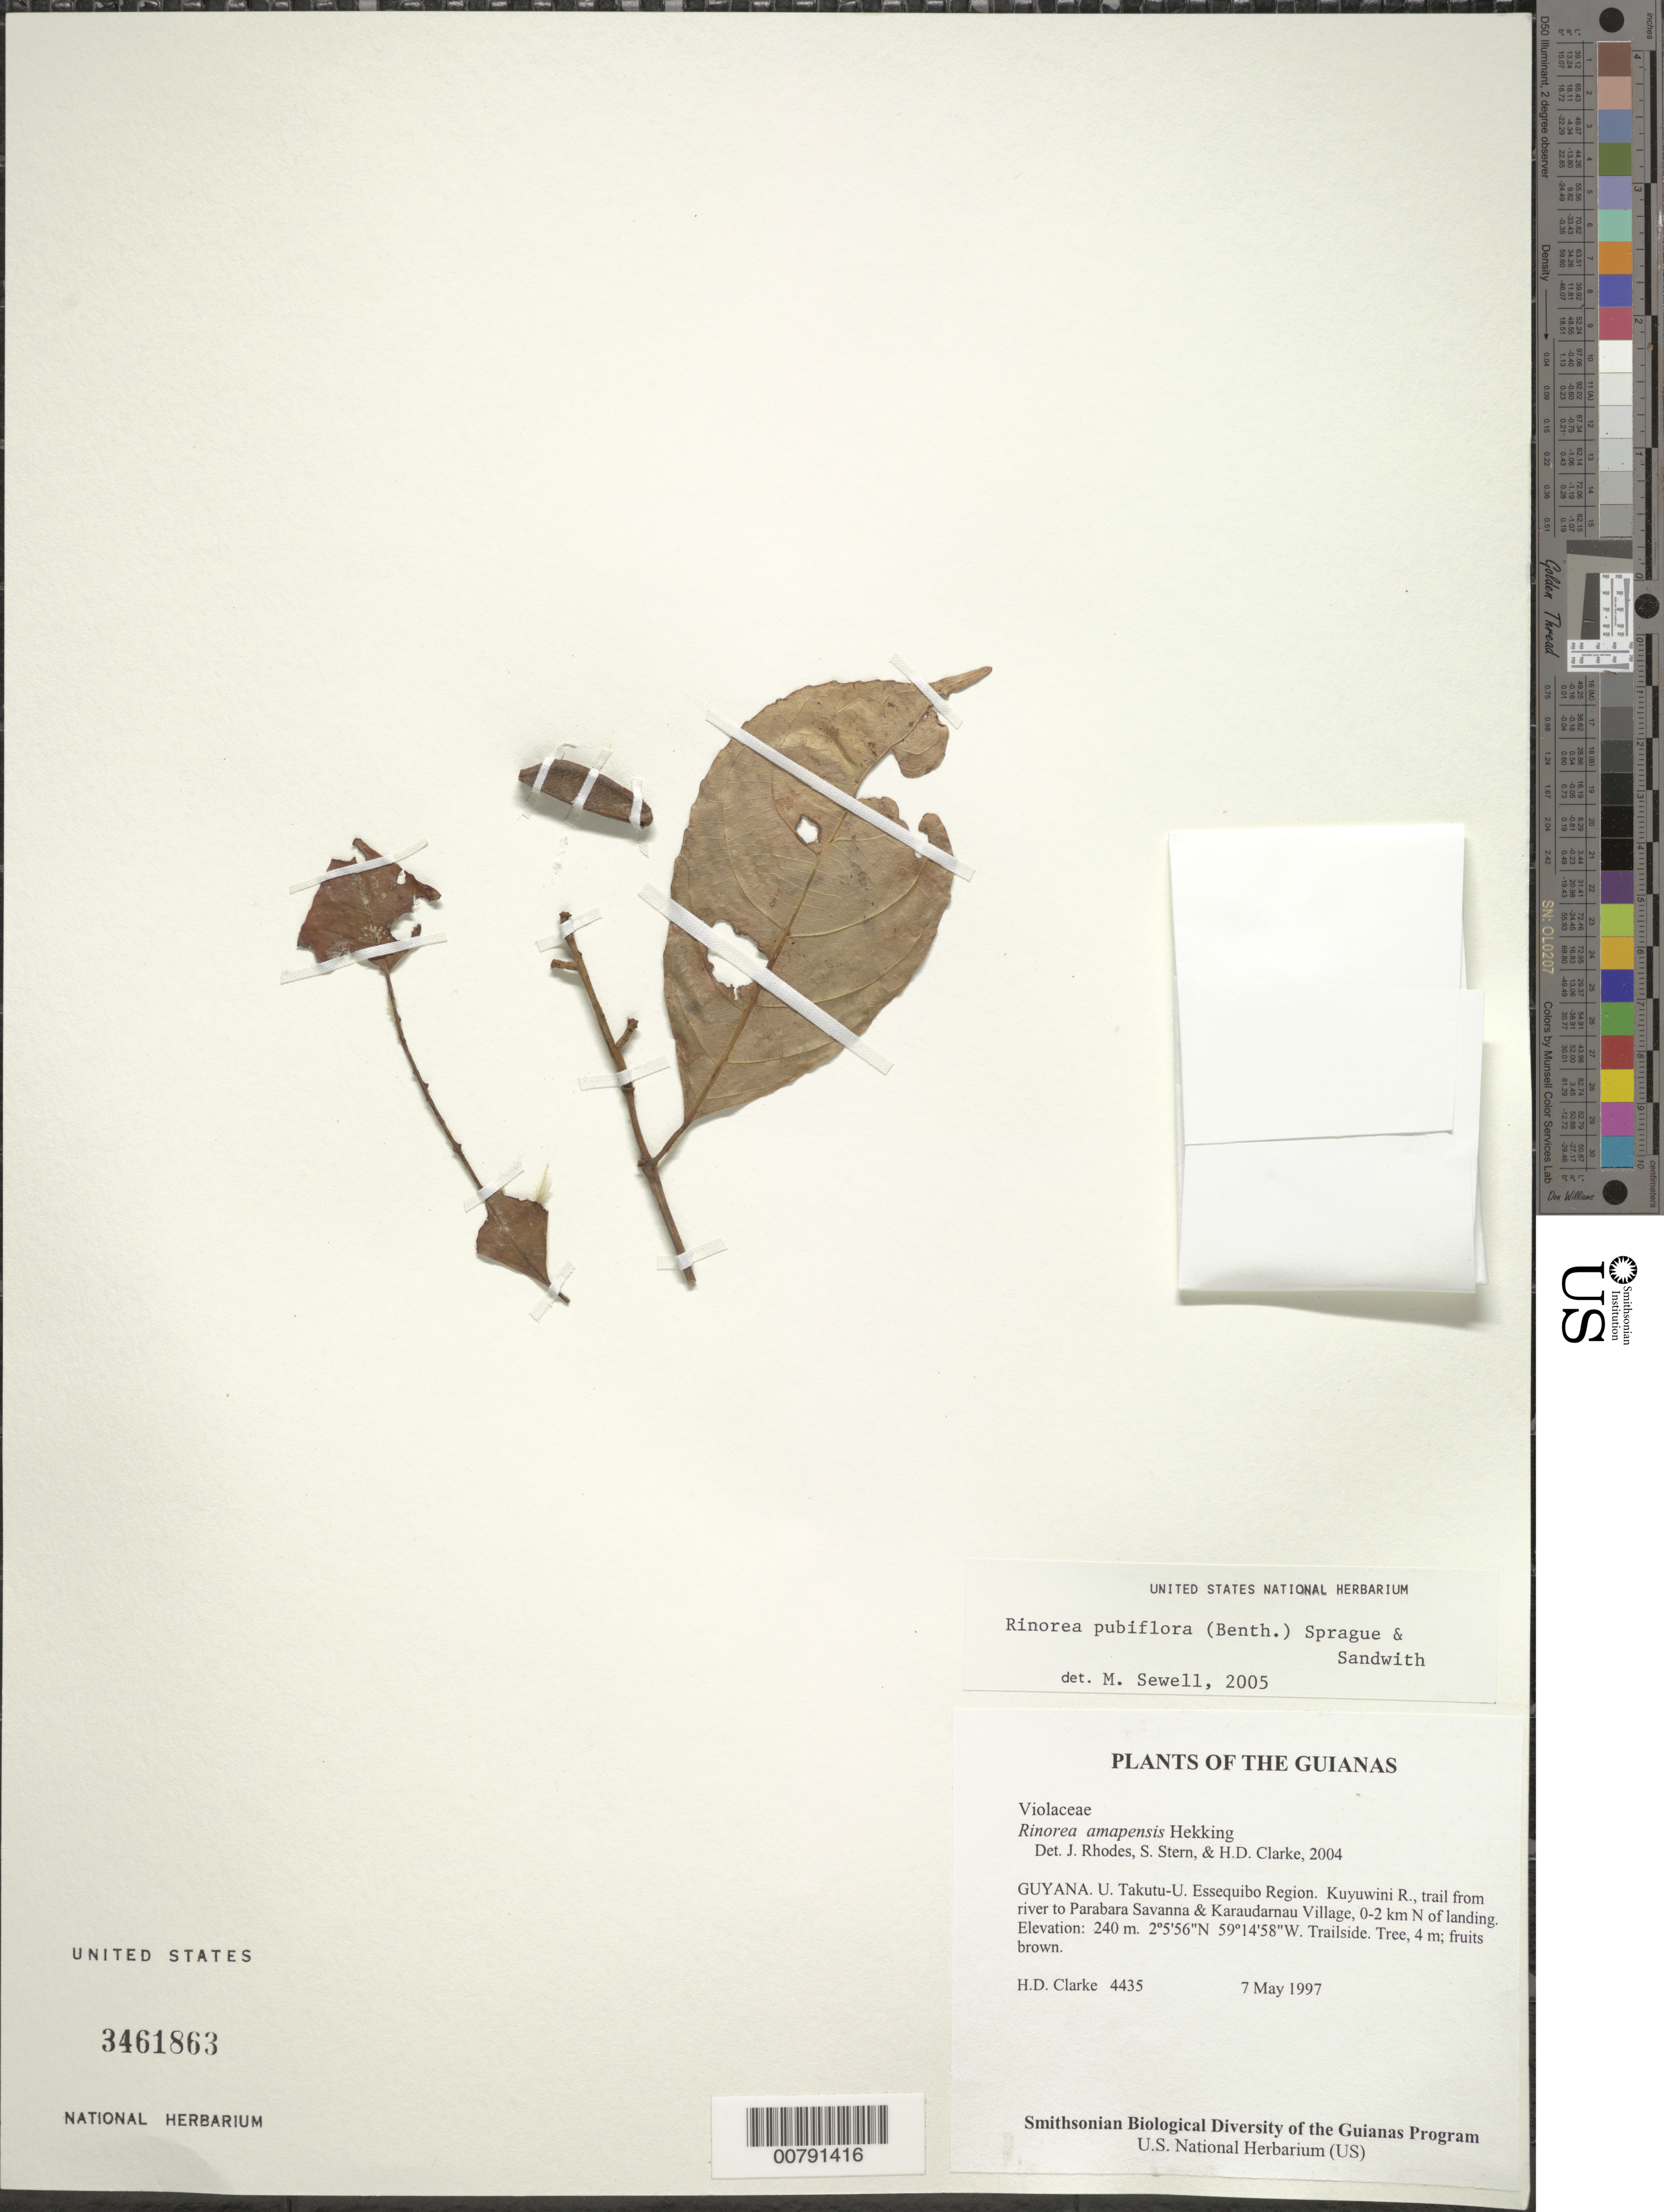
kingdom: Plantae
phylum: Tracheophyta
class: Magnoliopsida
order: Malpighiales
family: Violaceae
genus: Rinorea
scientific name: Rinorea pubiflora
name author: (Benth.) Sprague & Sandwith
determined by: Sewell, M.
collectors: H. D. Clarke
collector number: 4435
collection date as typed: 7 May 1997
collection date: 1997-05-07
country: Guyana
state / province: U. Takutu-U. Essequibo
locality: Kuyuwini R., trail from river to Parabara Savanna & Karaudarnau Village, 0-2 km N of landing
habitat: Trailside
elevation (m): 240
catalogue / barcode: US 3461863